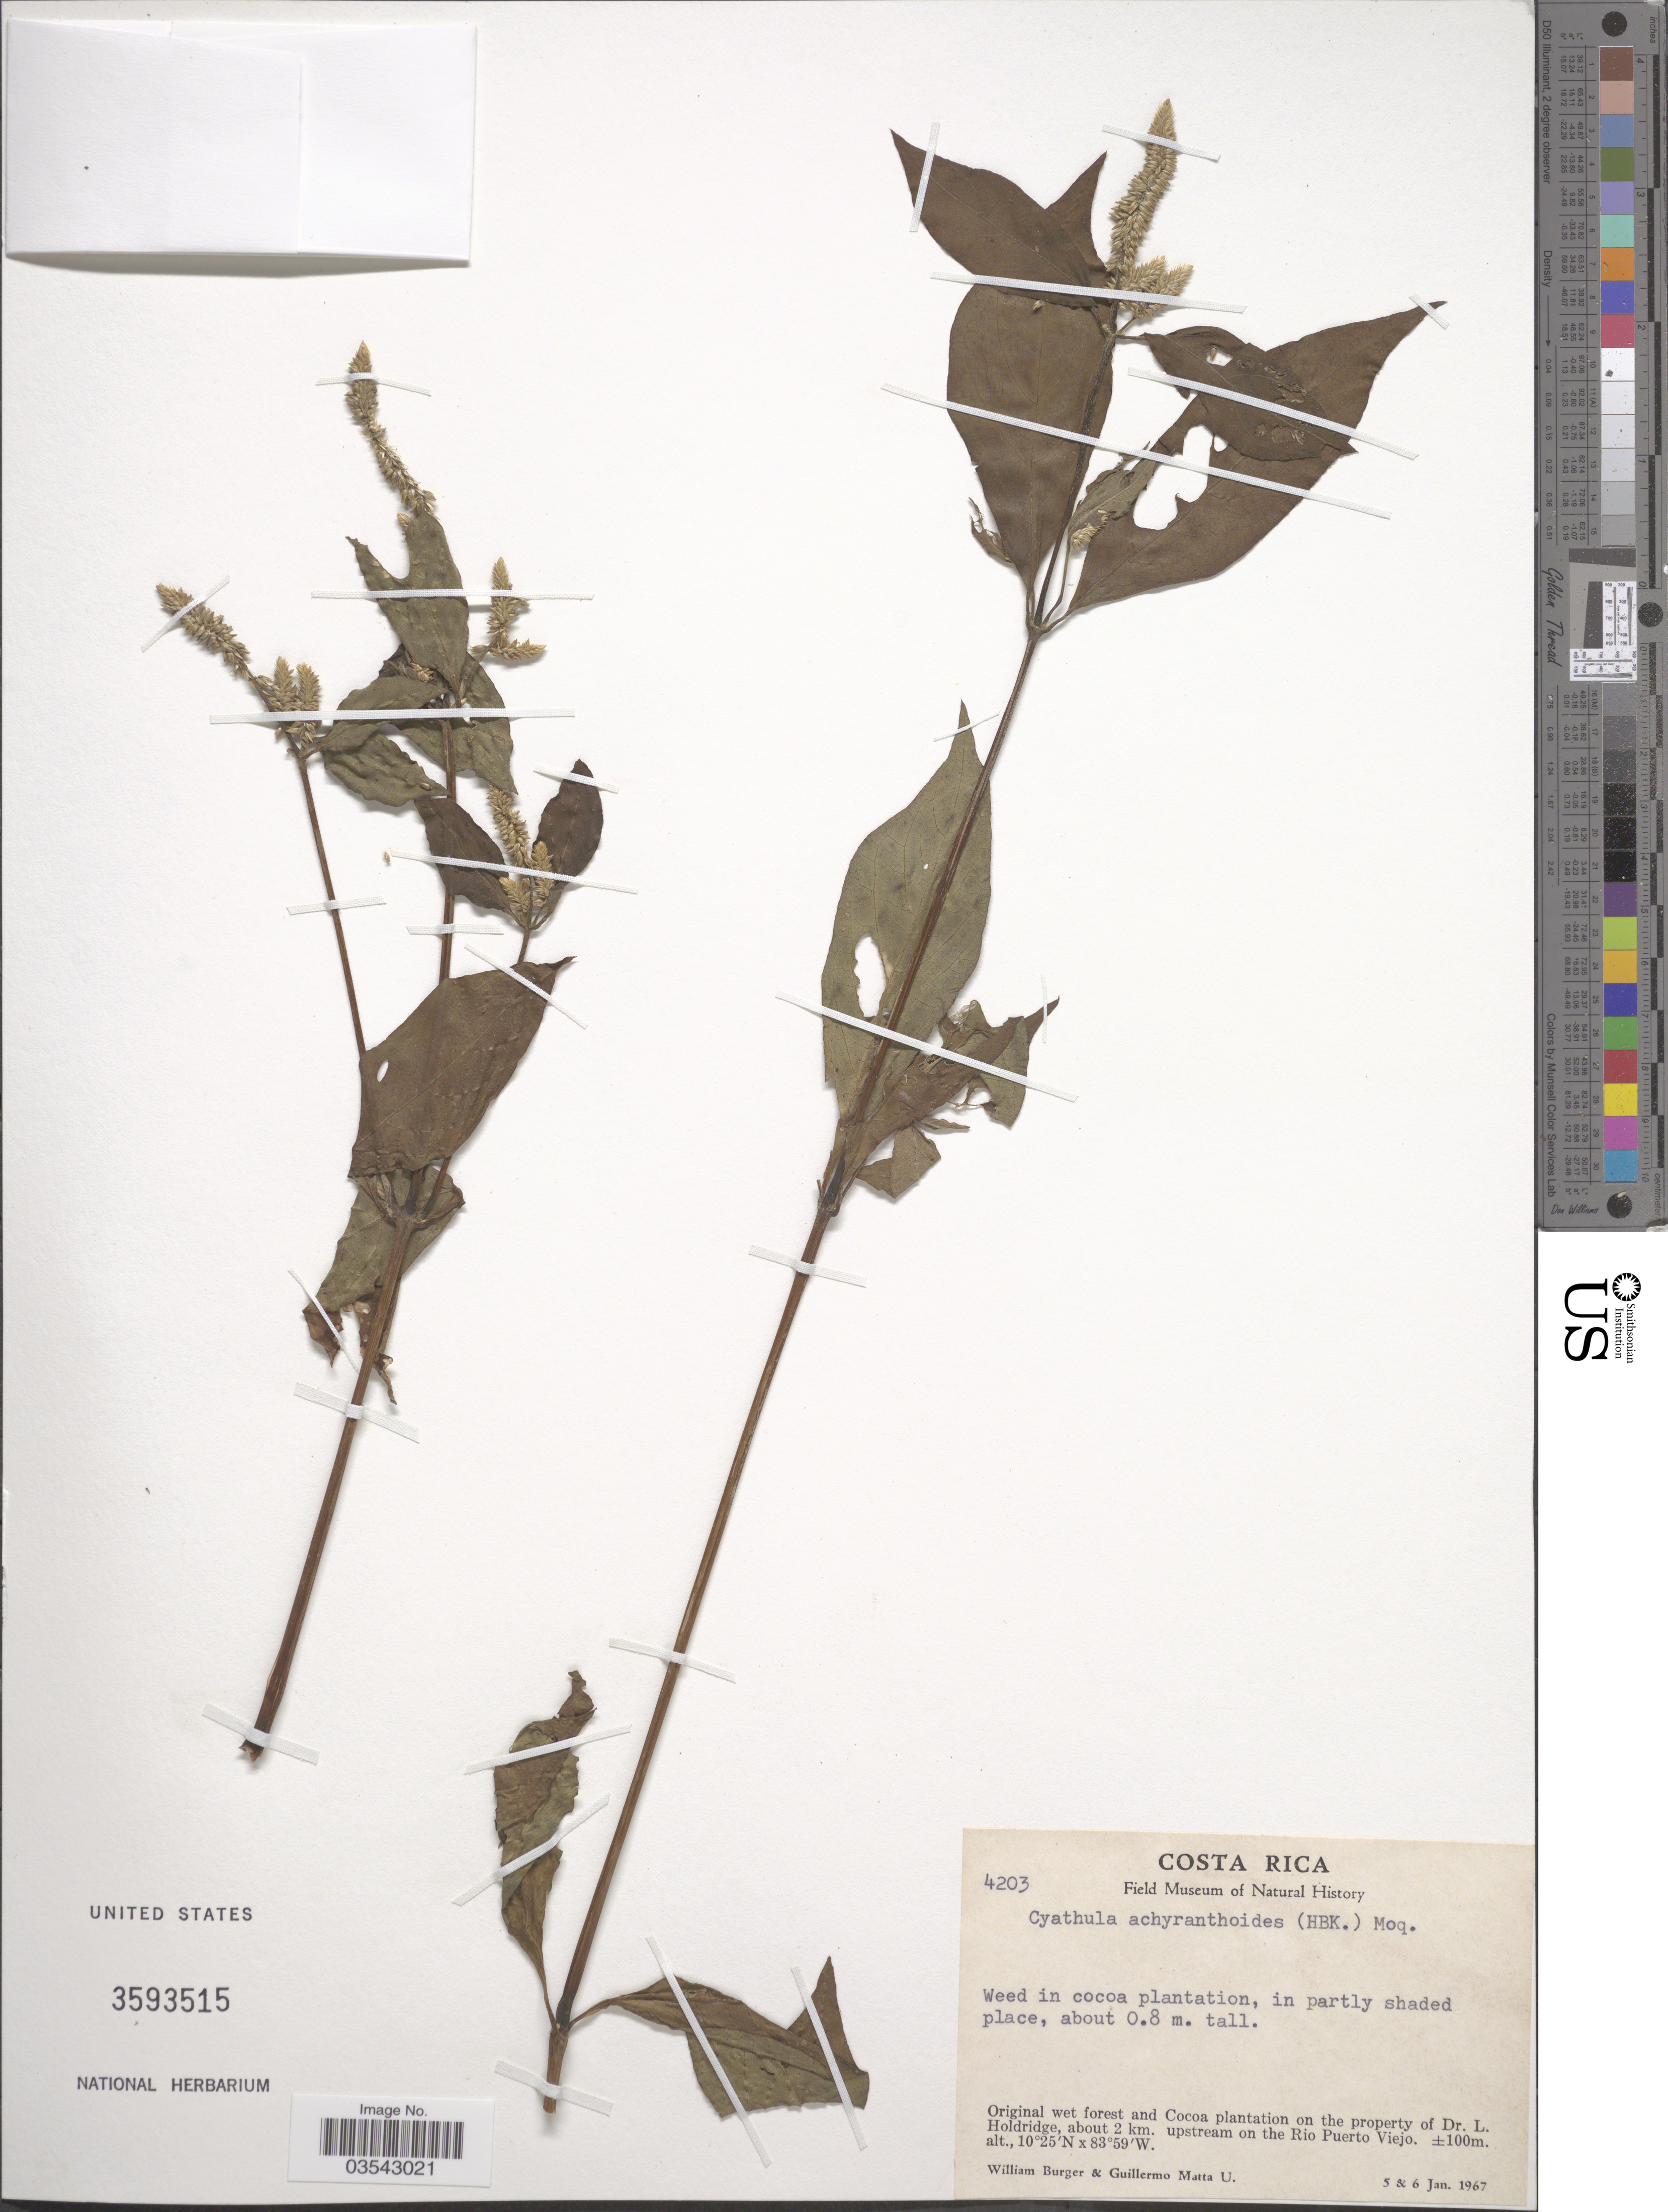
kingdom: Plantae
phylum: Tracheophyta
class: Magnoliopsida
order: Caryophyllales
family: Amaranthaceae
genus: Cyathula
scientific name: Cyathula achyranthoides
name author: (Kunth) Moq.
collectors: W. Burger & G. Matta U.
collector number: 4203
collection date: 1967-01-05/1967-01-06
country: Costa Rica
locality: Original wet forest and Cocoa plantation on the property of Dr. L. Holdridge, about 2 km. upstream on the Rio Puerto Viejo.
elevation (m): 100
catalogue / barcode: US 3593515